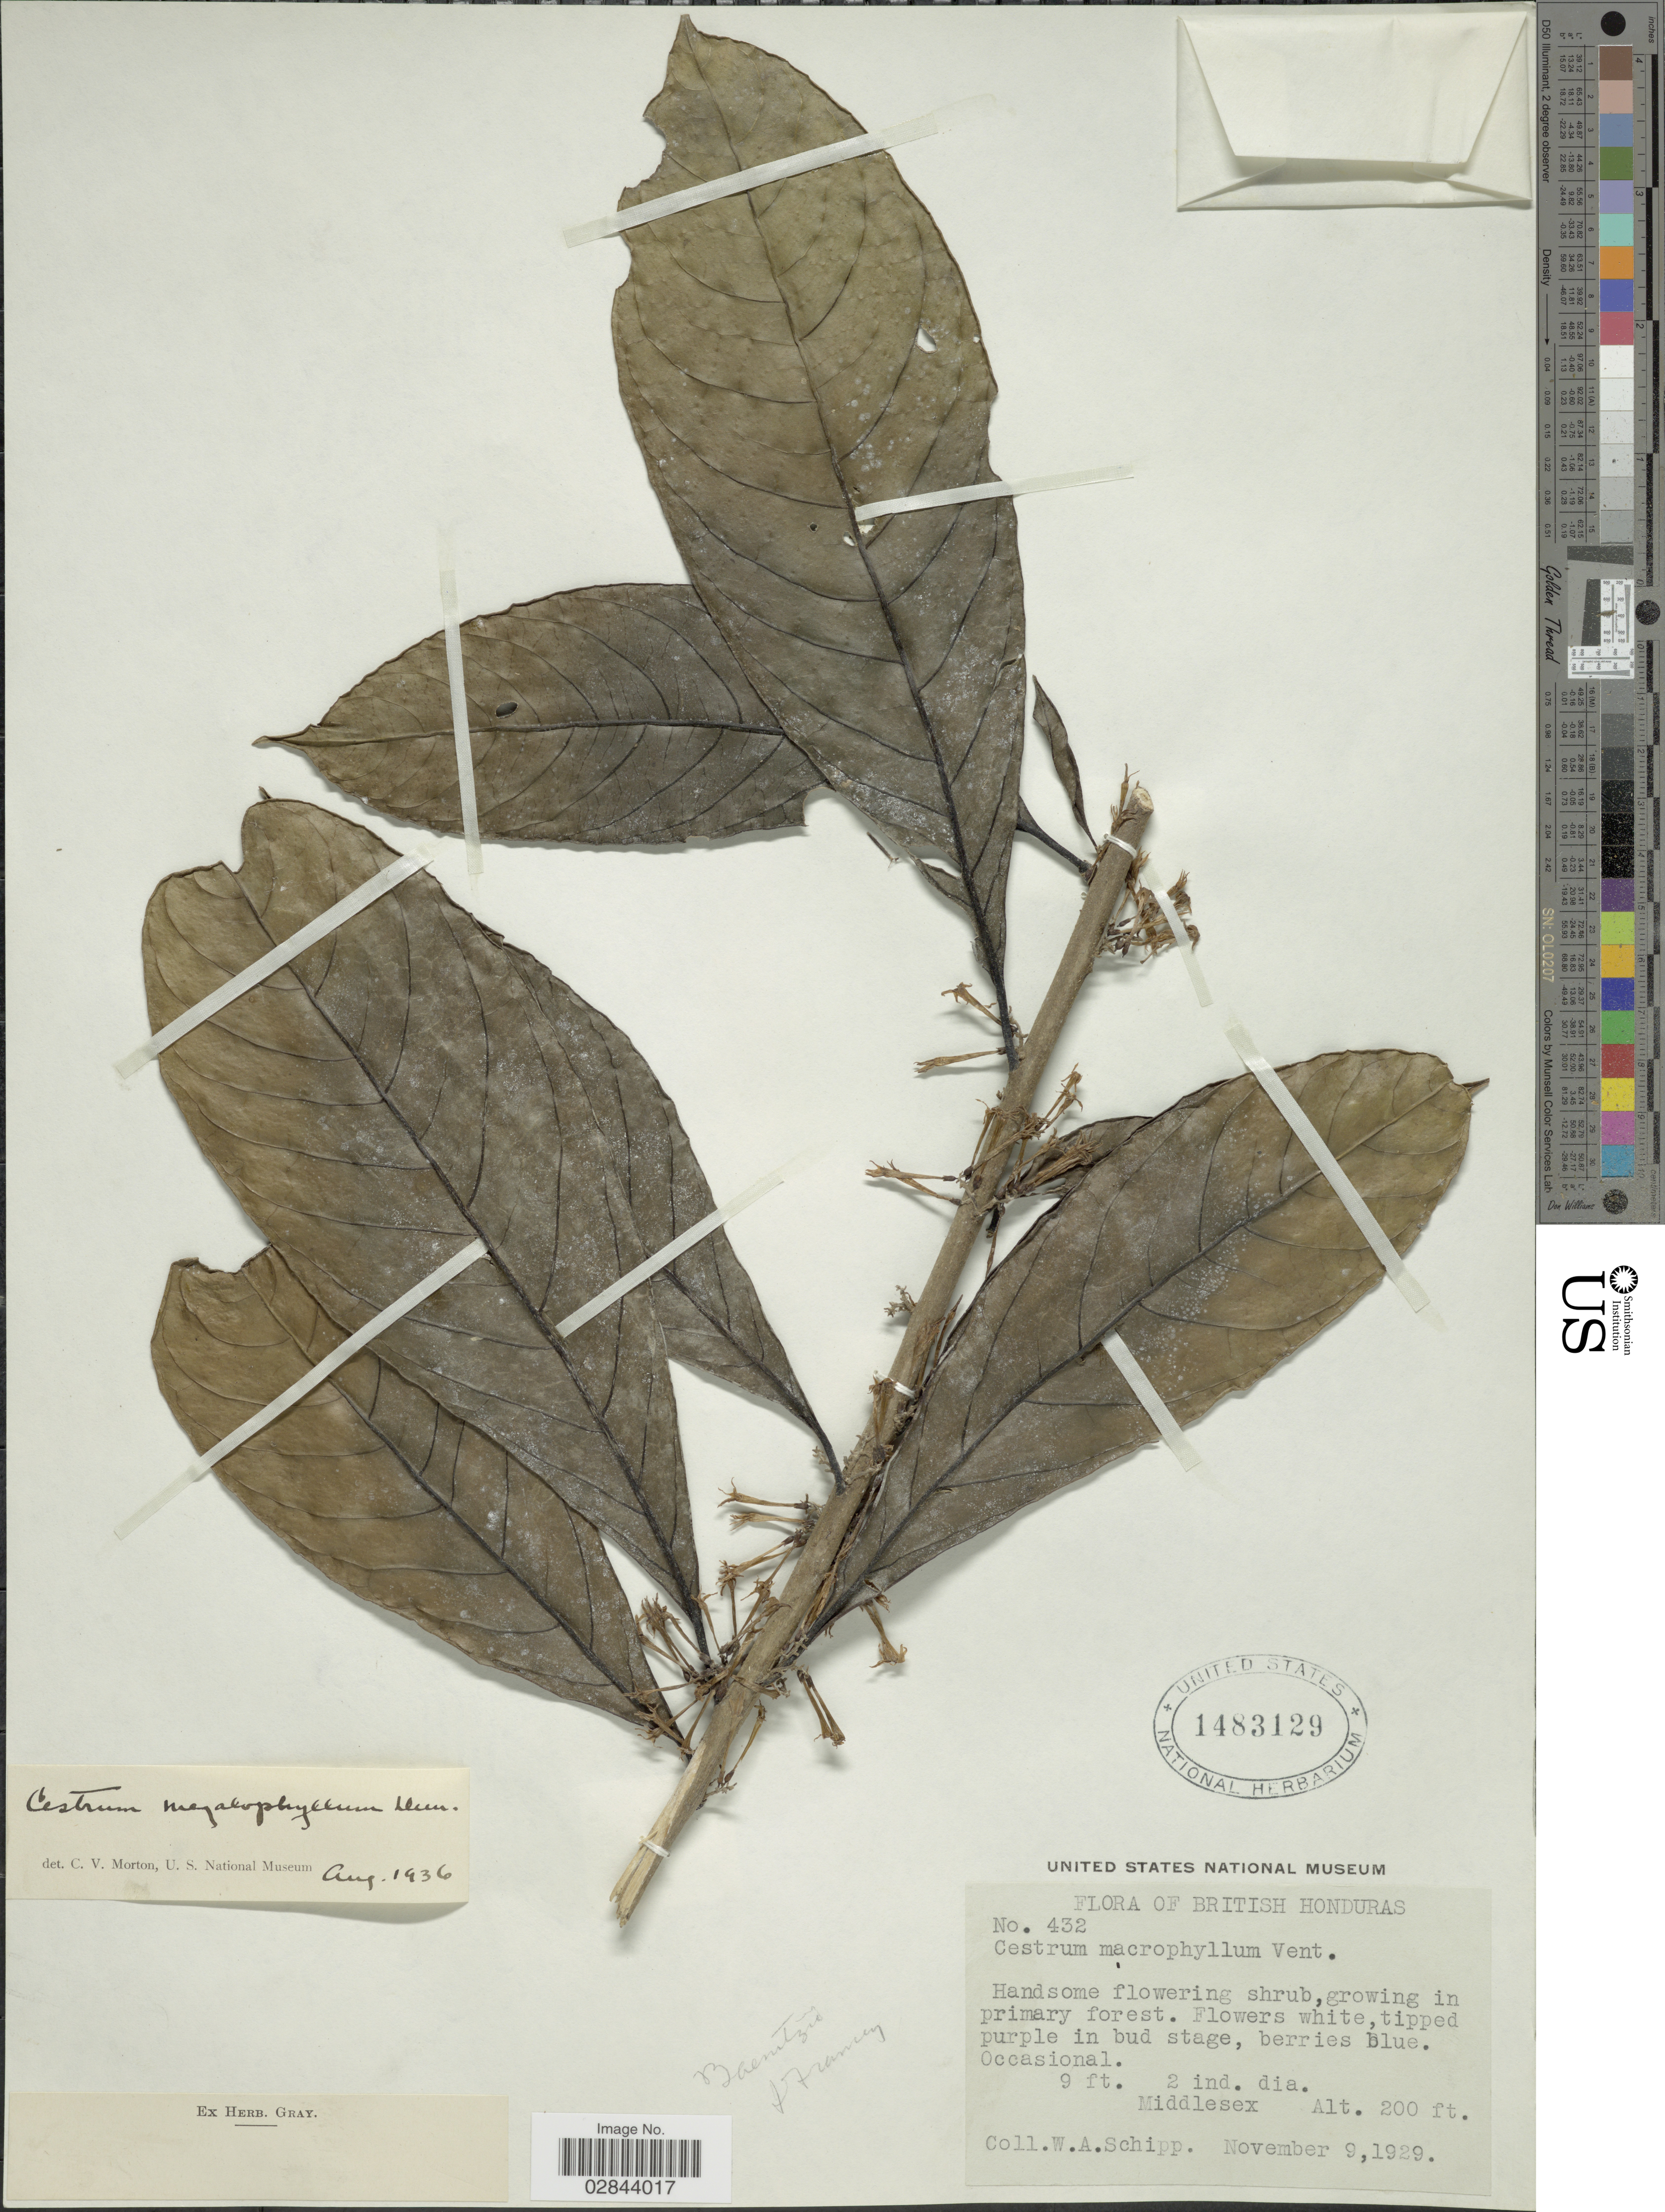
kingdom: Plantae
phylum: Tracheophyta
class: Magnoliopsida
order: Solanales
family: Solanaceae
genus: Cestrum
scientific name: Cestrum schlechtendahlii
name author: G. Don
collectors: W. Schipp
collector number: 432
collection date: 1929-11-09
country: Belize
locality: British Honduras. Middlesex.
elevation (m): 61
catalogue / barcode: US 1483129